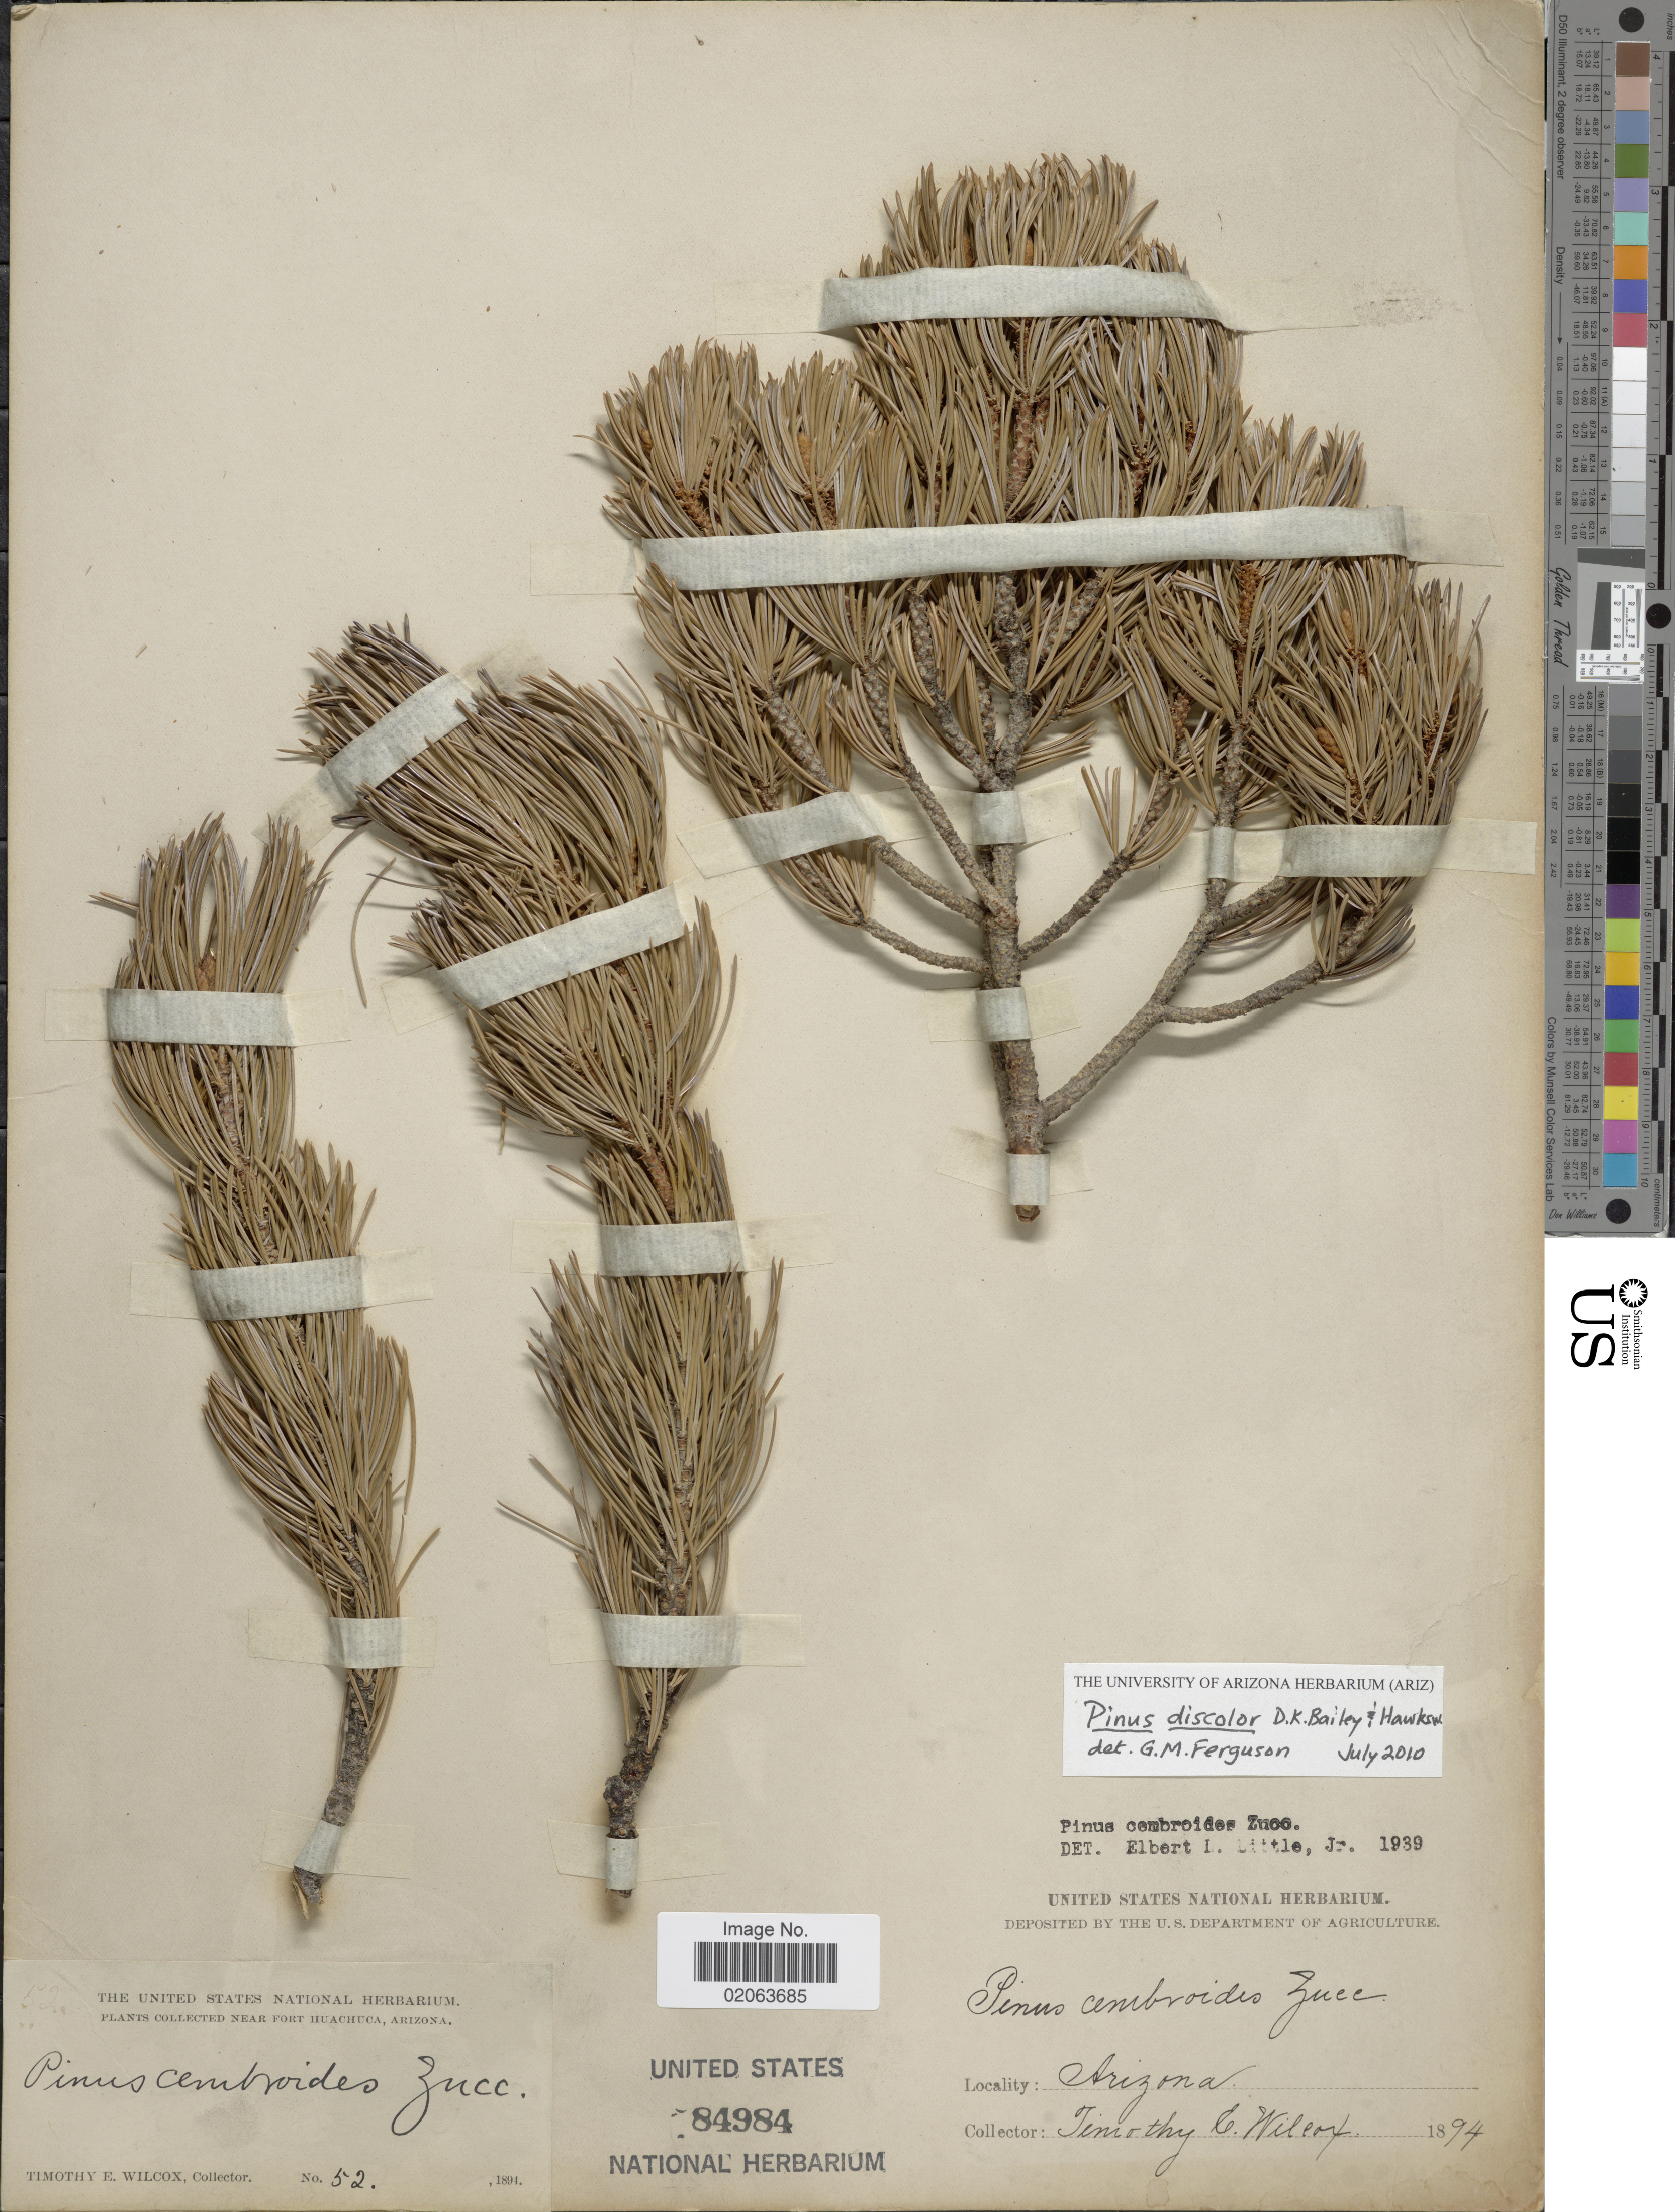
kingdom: Plantae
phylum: Tracheophyta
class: Pinopsida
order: Pinales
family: Pinaceae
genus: Pinus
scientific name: Pinus discolor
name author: D.K. Bailey & Hawksw.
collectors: T. E. Wilcox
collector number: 52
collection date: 1894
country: United States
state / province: Arizona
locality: Near Fort Huachuca.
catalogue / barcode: US 84984